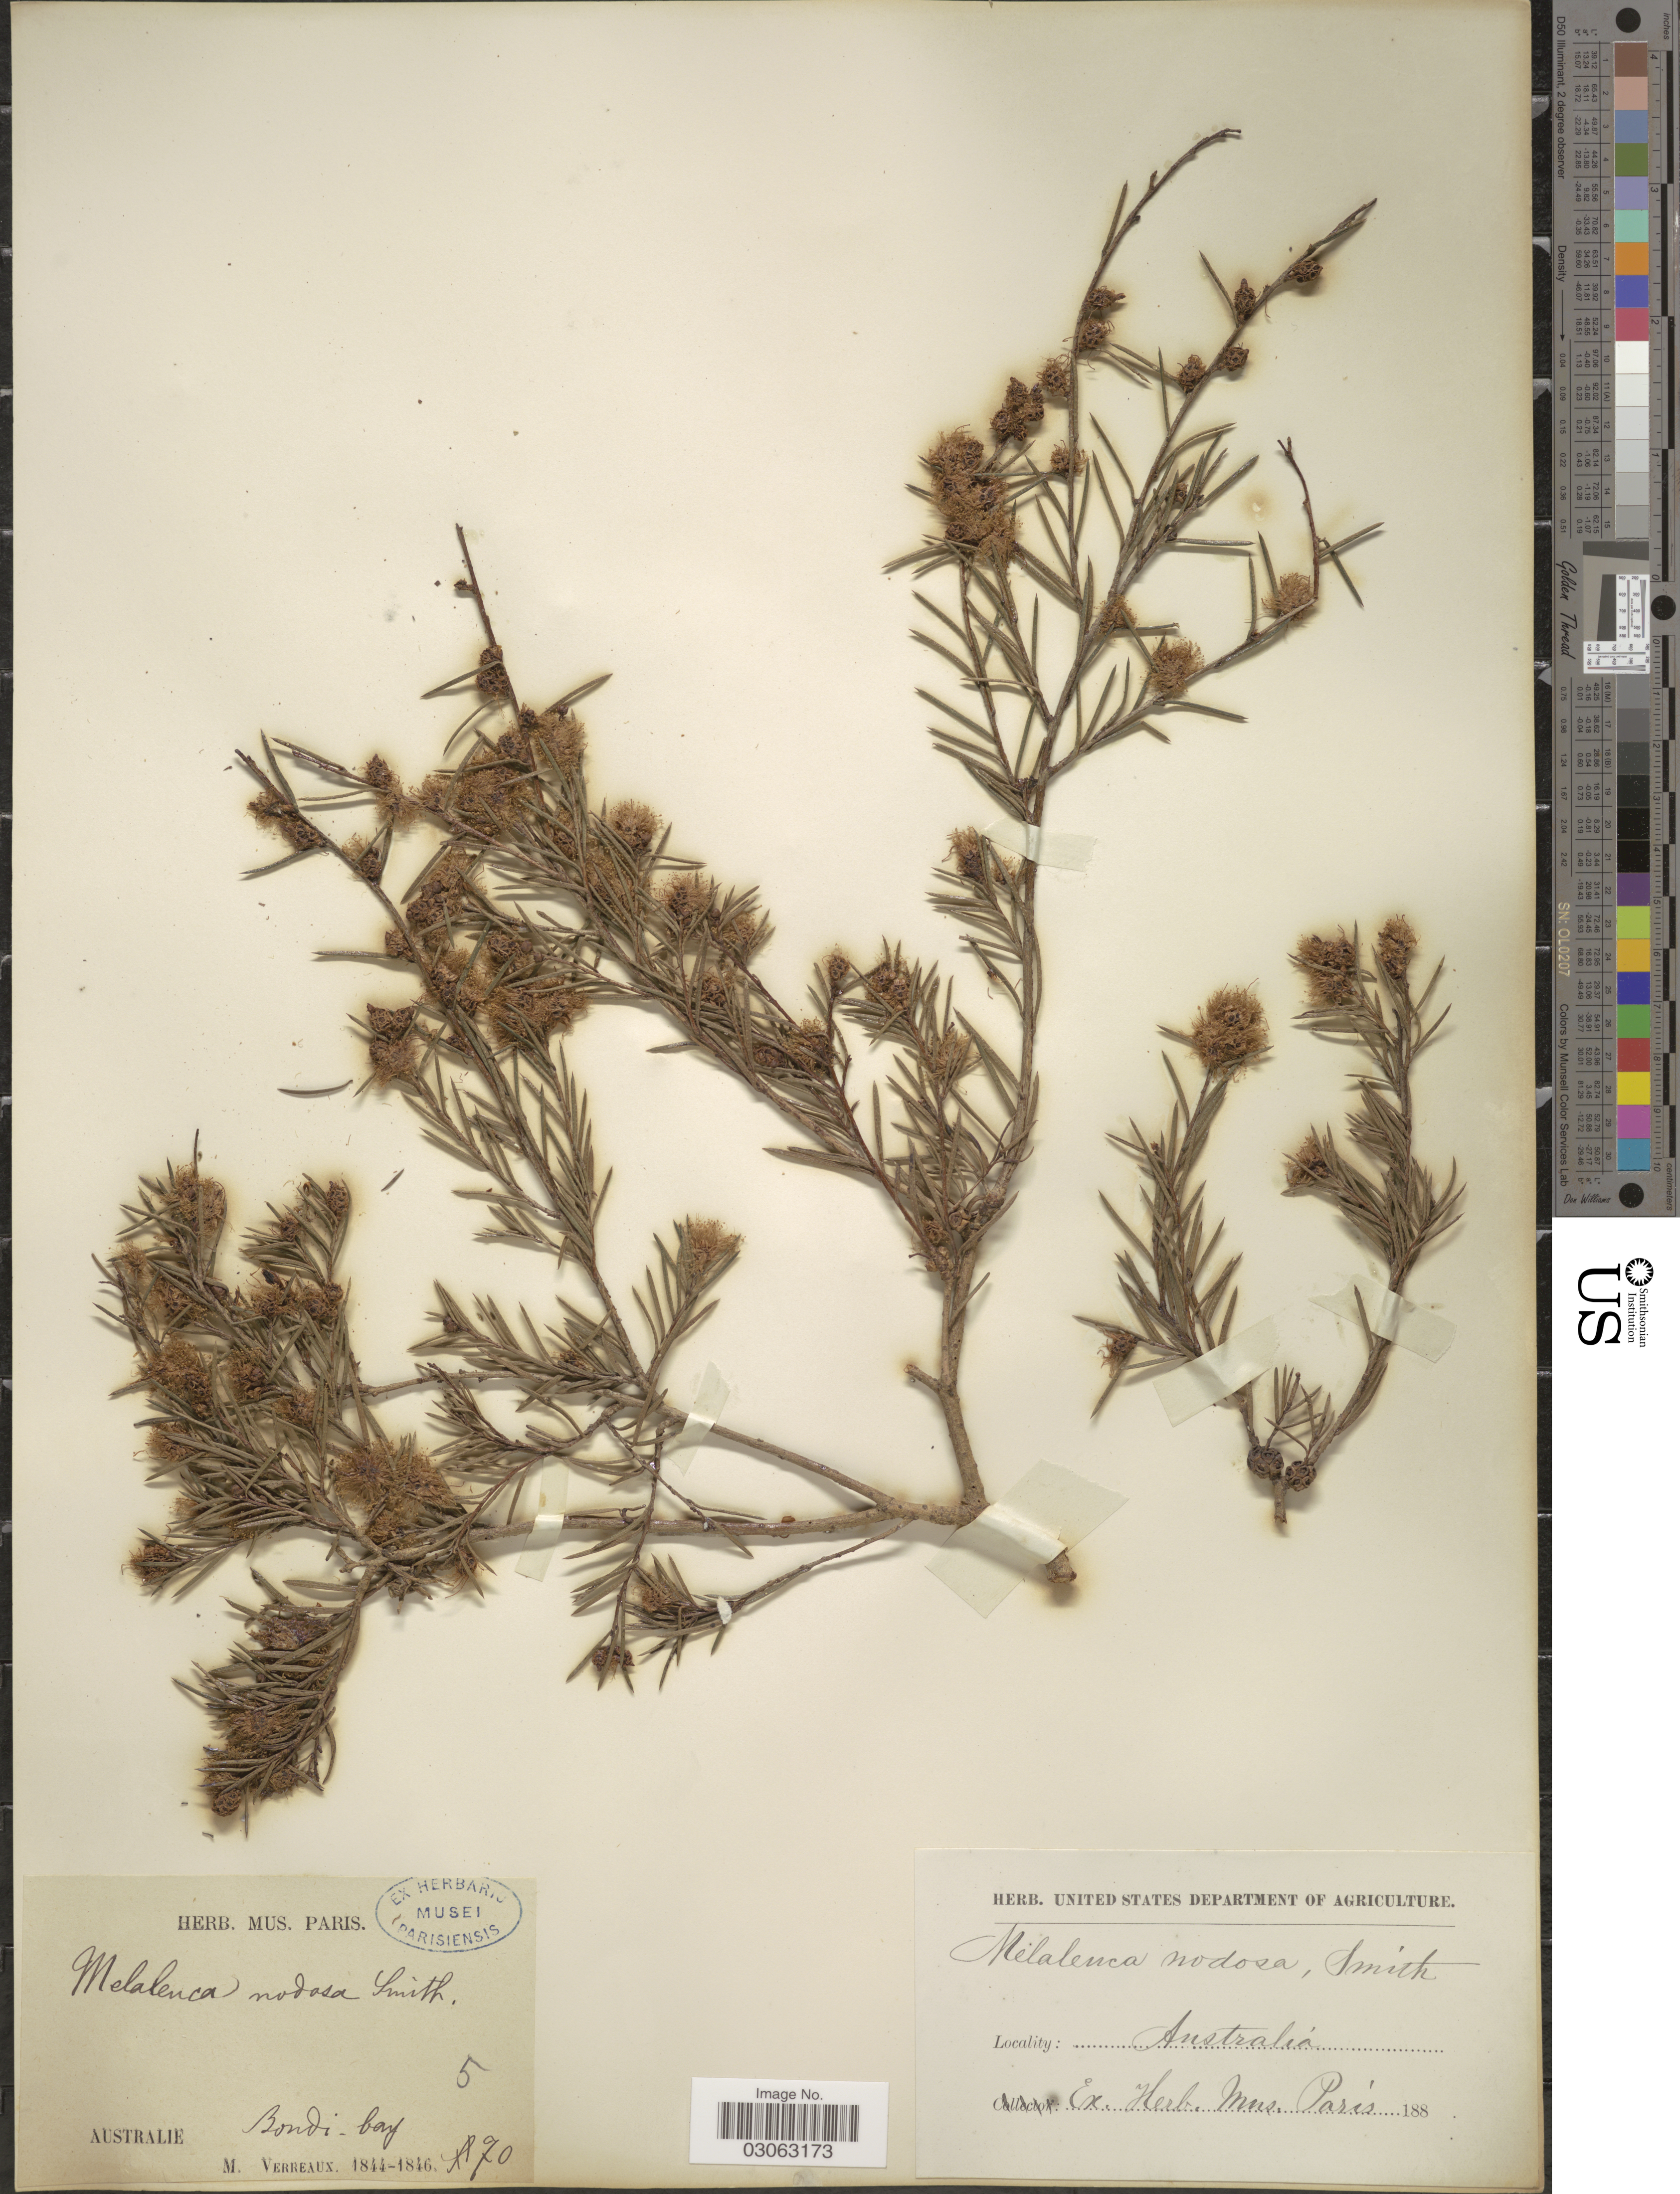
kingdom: Plantae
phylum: Tracheophyta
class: Magnoliopsida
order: Myrtales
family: Myrtaceae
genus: Melaleuca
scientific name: Melaleuca nodosa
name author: (Sol. ex Gaertn.) Sm.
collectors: M. Verreaux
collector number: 70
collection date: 1844/1846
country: Australia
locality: Bondi-bay.